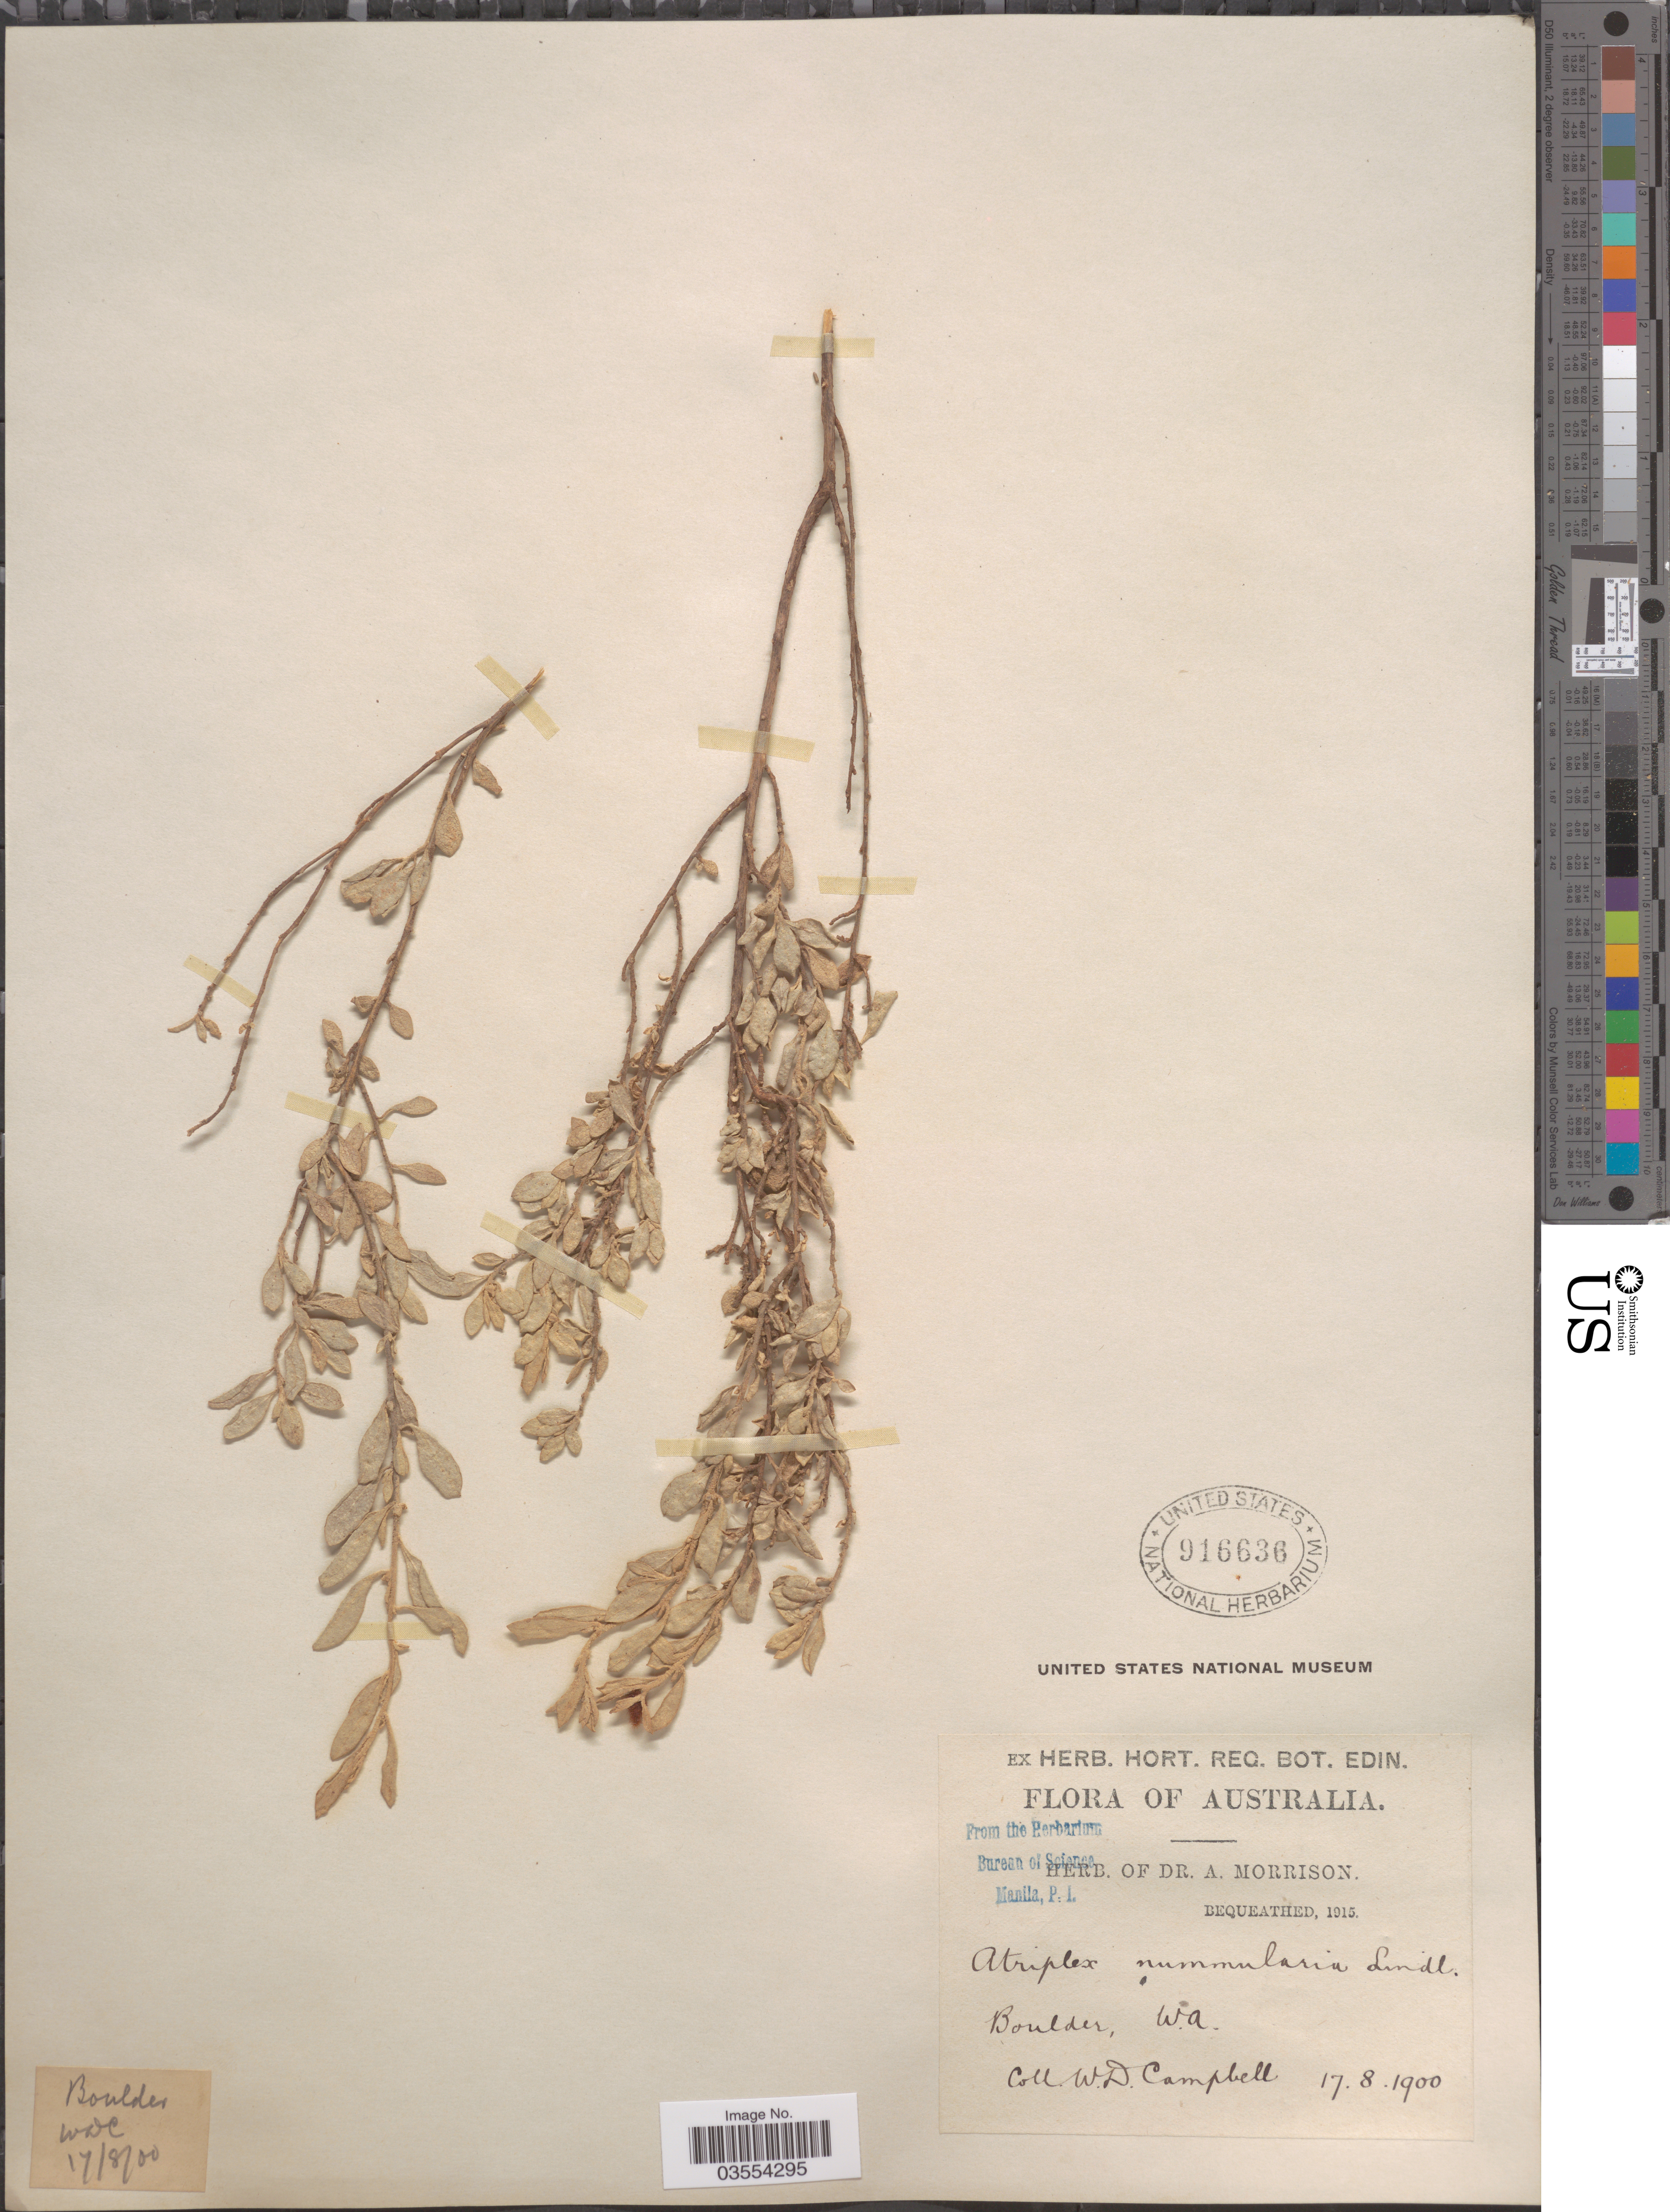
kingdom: Plantae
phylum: Tracheophyta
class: Magnoliopsida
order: Caryophyllales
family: Amaranthaceae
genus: Atriplex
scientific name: Atriplex nummularia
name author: Lindl.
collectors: W. D. Campbell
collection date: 1900-08-17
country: Australia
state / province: Western Australia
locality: Boulder.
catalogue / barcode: US 916636